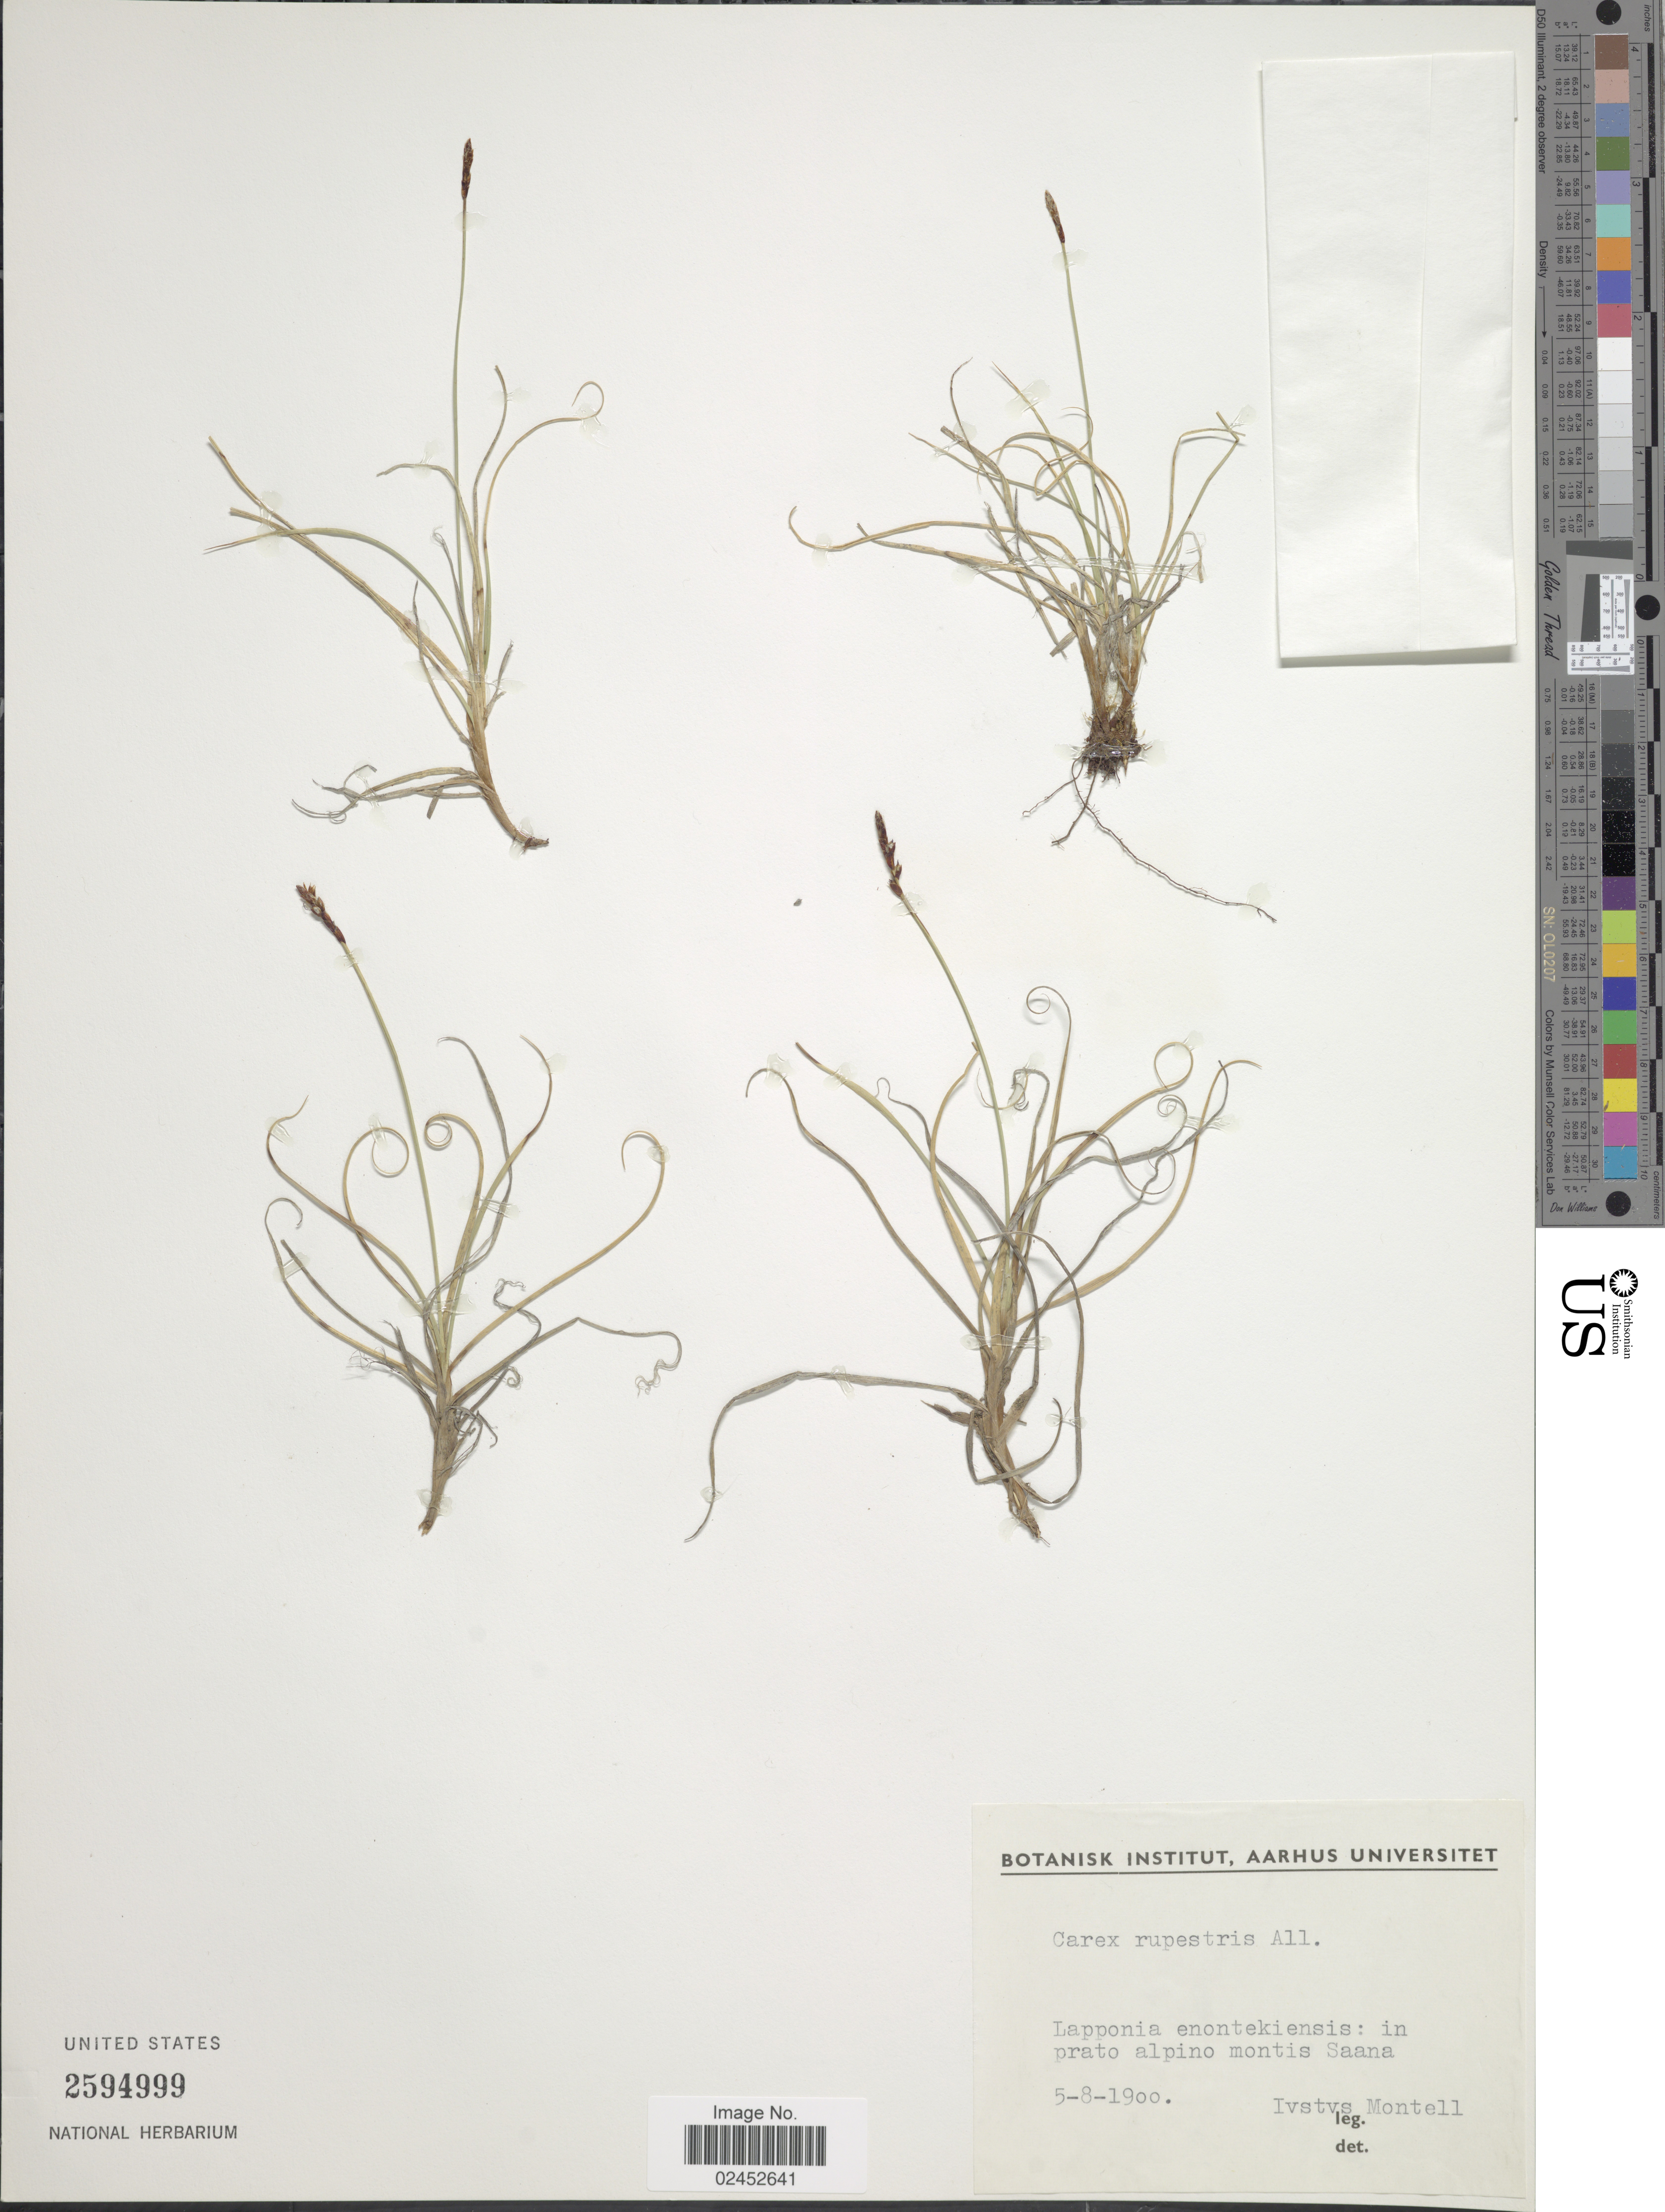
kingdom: Plantae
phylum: Tracheophyta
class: Liliopsida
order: Poales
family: Cyperaceae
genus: Carex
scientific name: Carex rupestris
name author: All.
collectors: I. Montell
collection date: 1900-08-05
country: Finland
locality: Lapponia enontekiensis: in prato alpino montis Saana.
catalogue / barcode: US 2594999